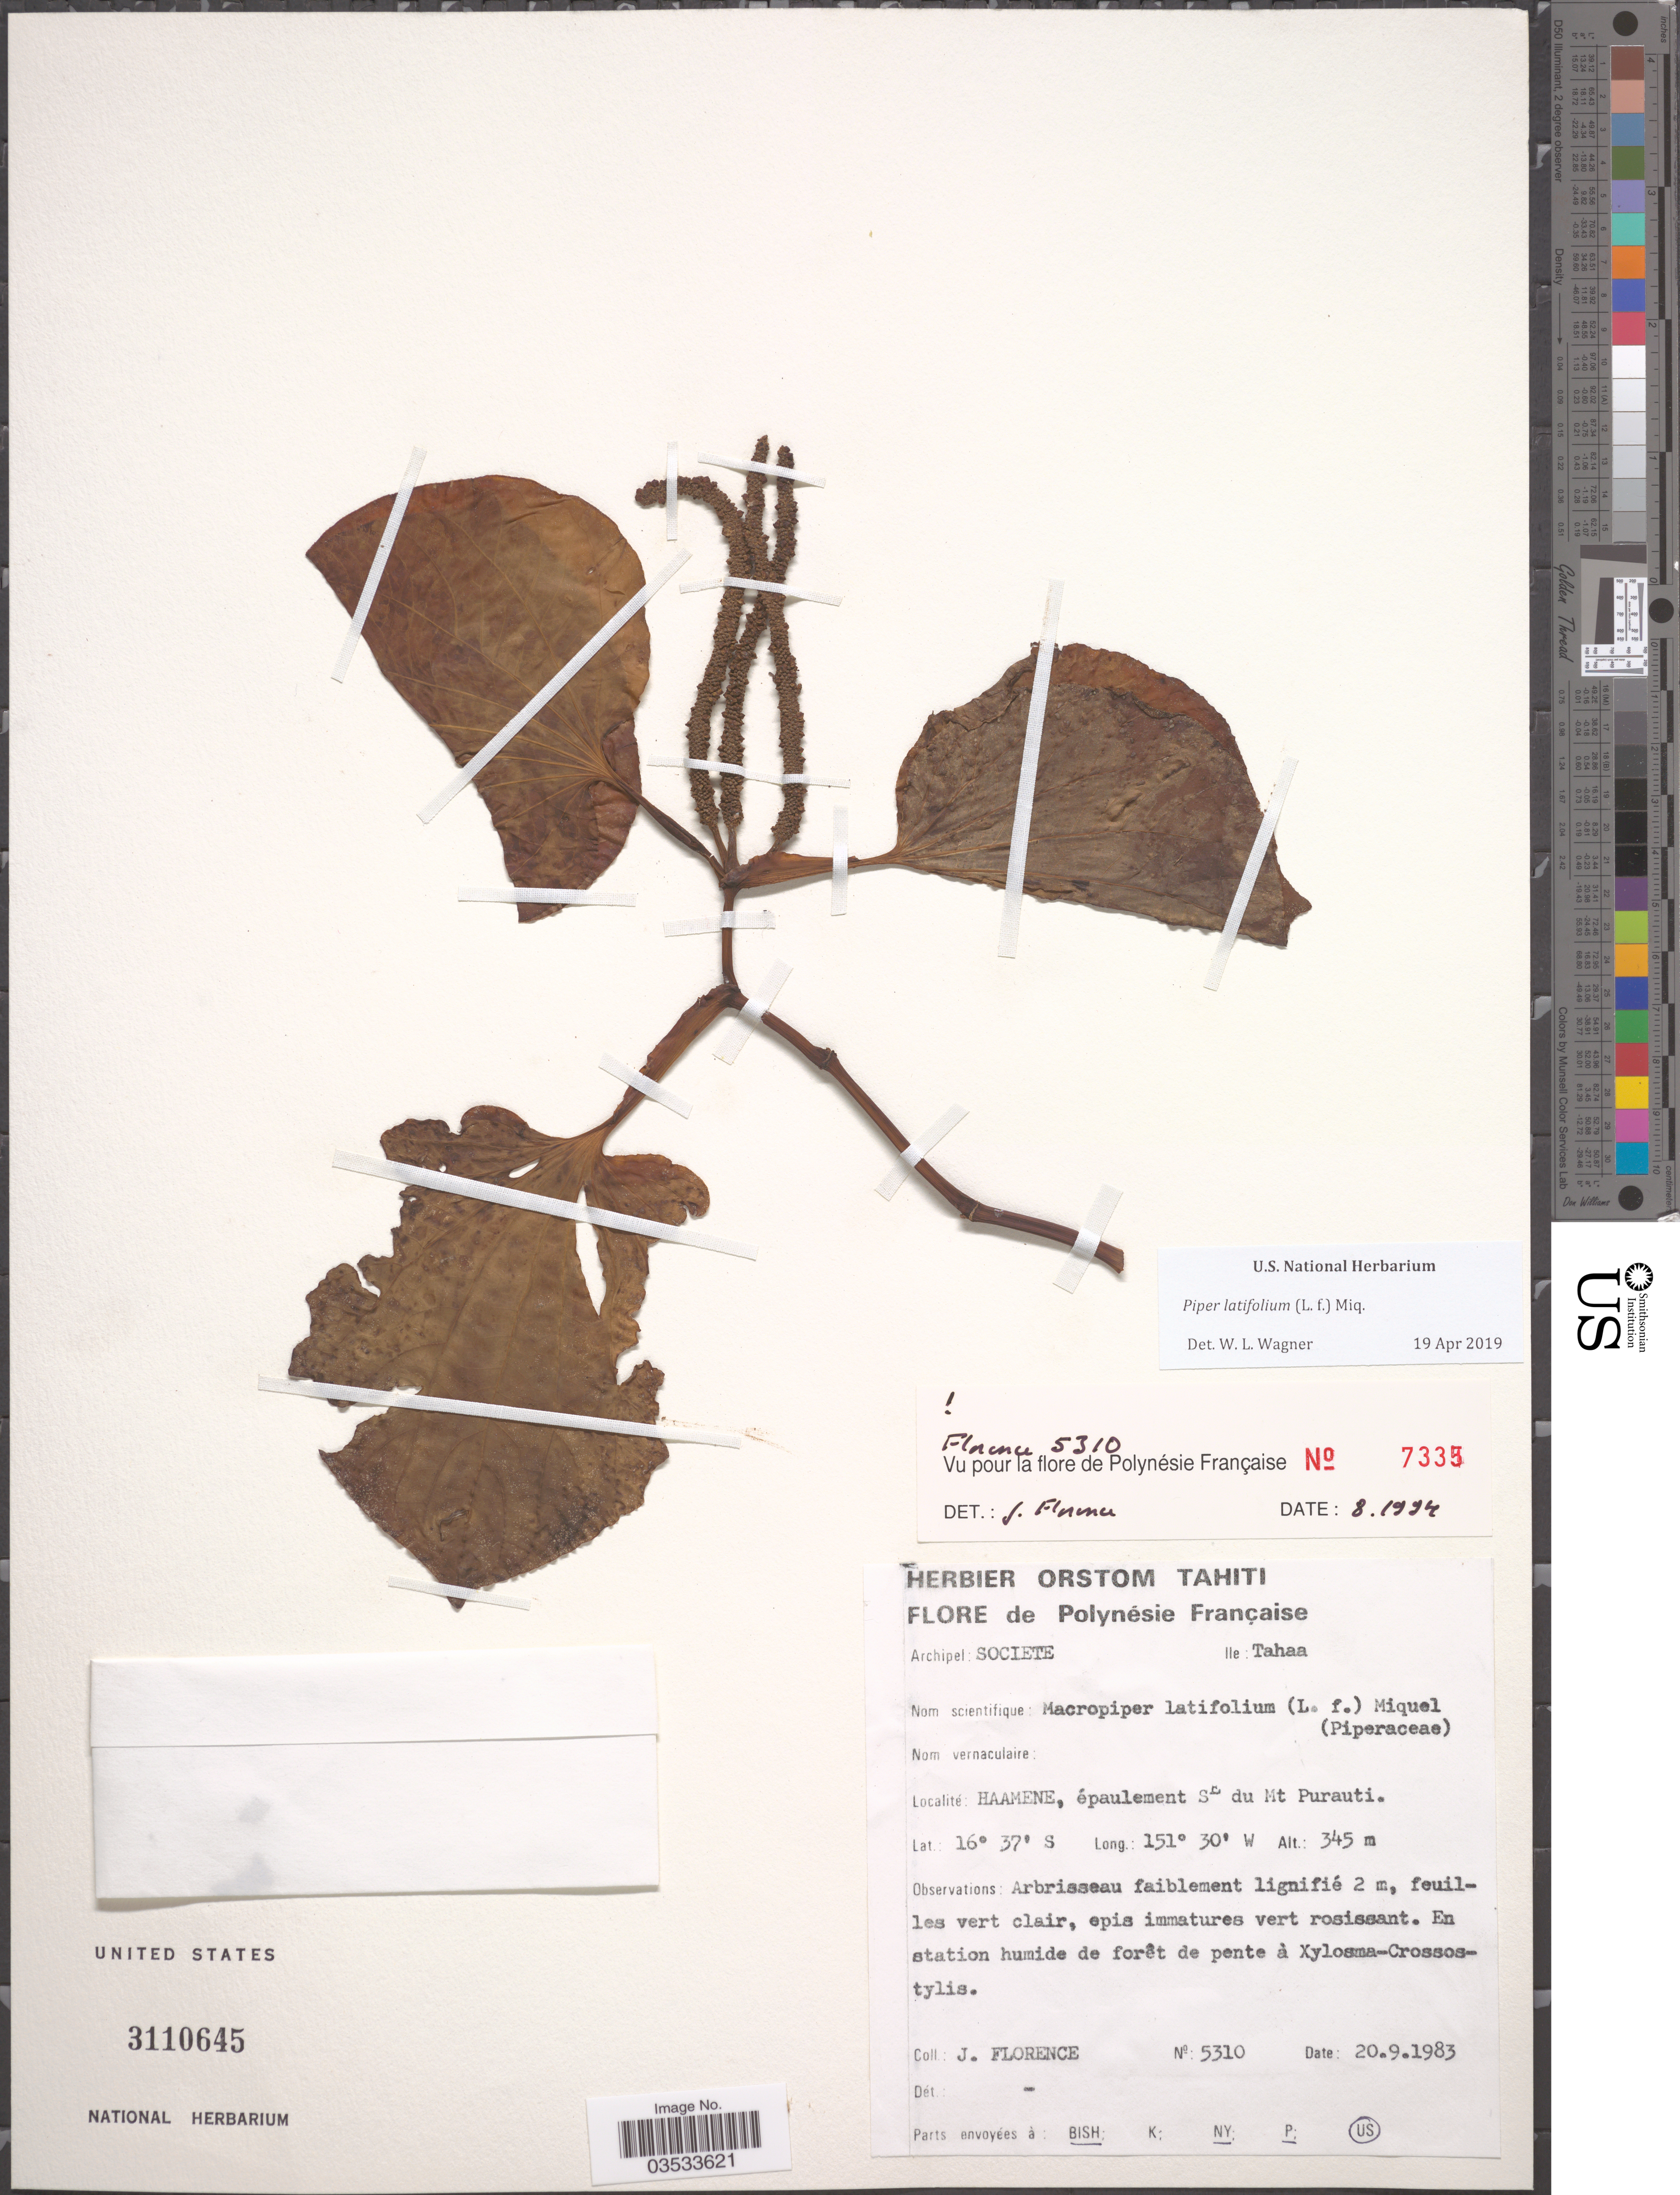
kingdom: Plantae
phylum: Tracheophyta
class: Magnoliopsida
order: Piperales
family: Piperaceae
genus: Piper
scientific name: Piper latifolium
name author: L. f.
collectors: J. Florence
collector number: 5310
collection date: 1983-09-20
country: French Polynesia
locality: Polynésie Française. Archipel: Societe. Ile: Tahaa. Haamene, épaulement SE du Mt Purauti.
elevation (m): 345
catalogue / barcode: US 3110645